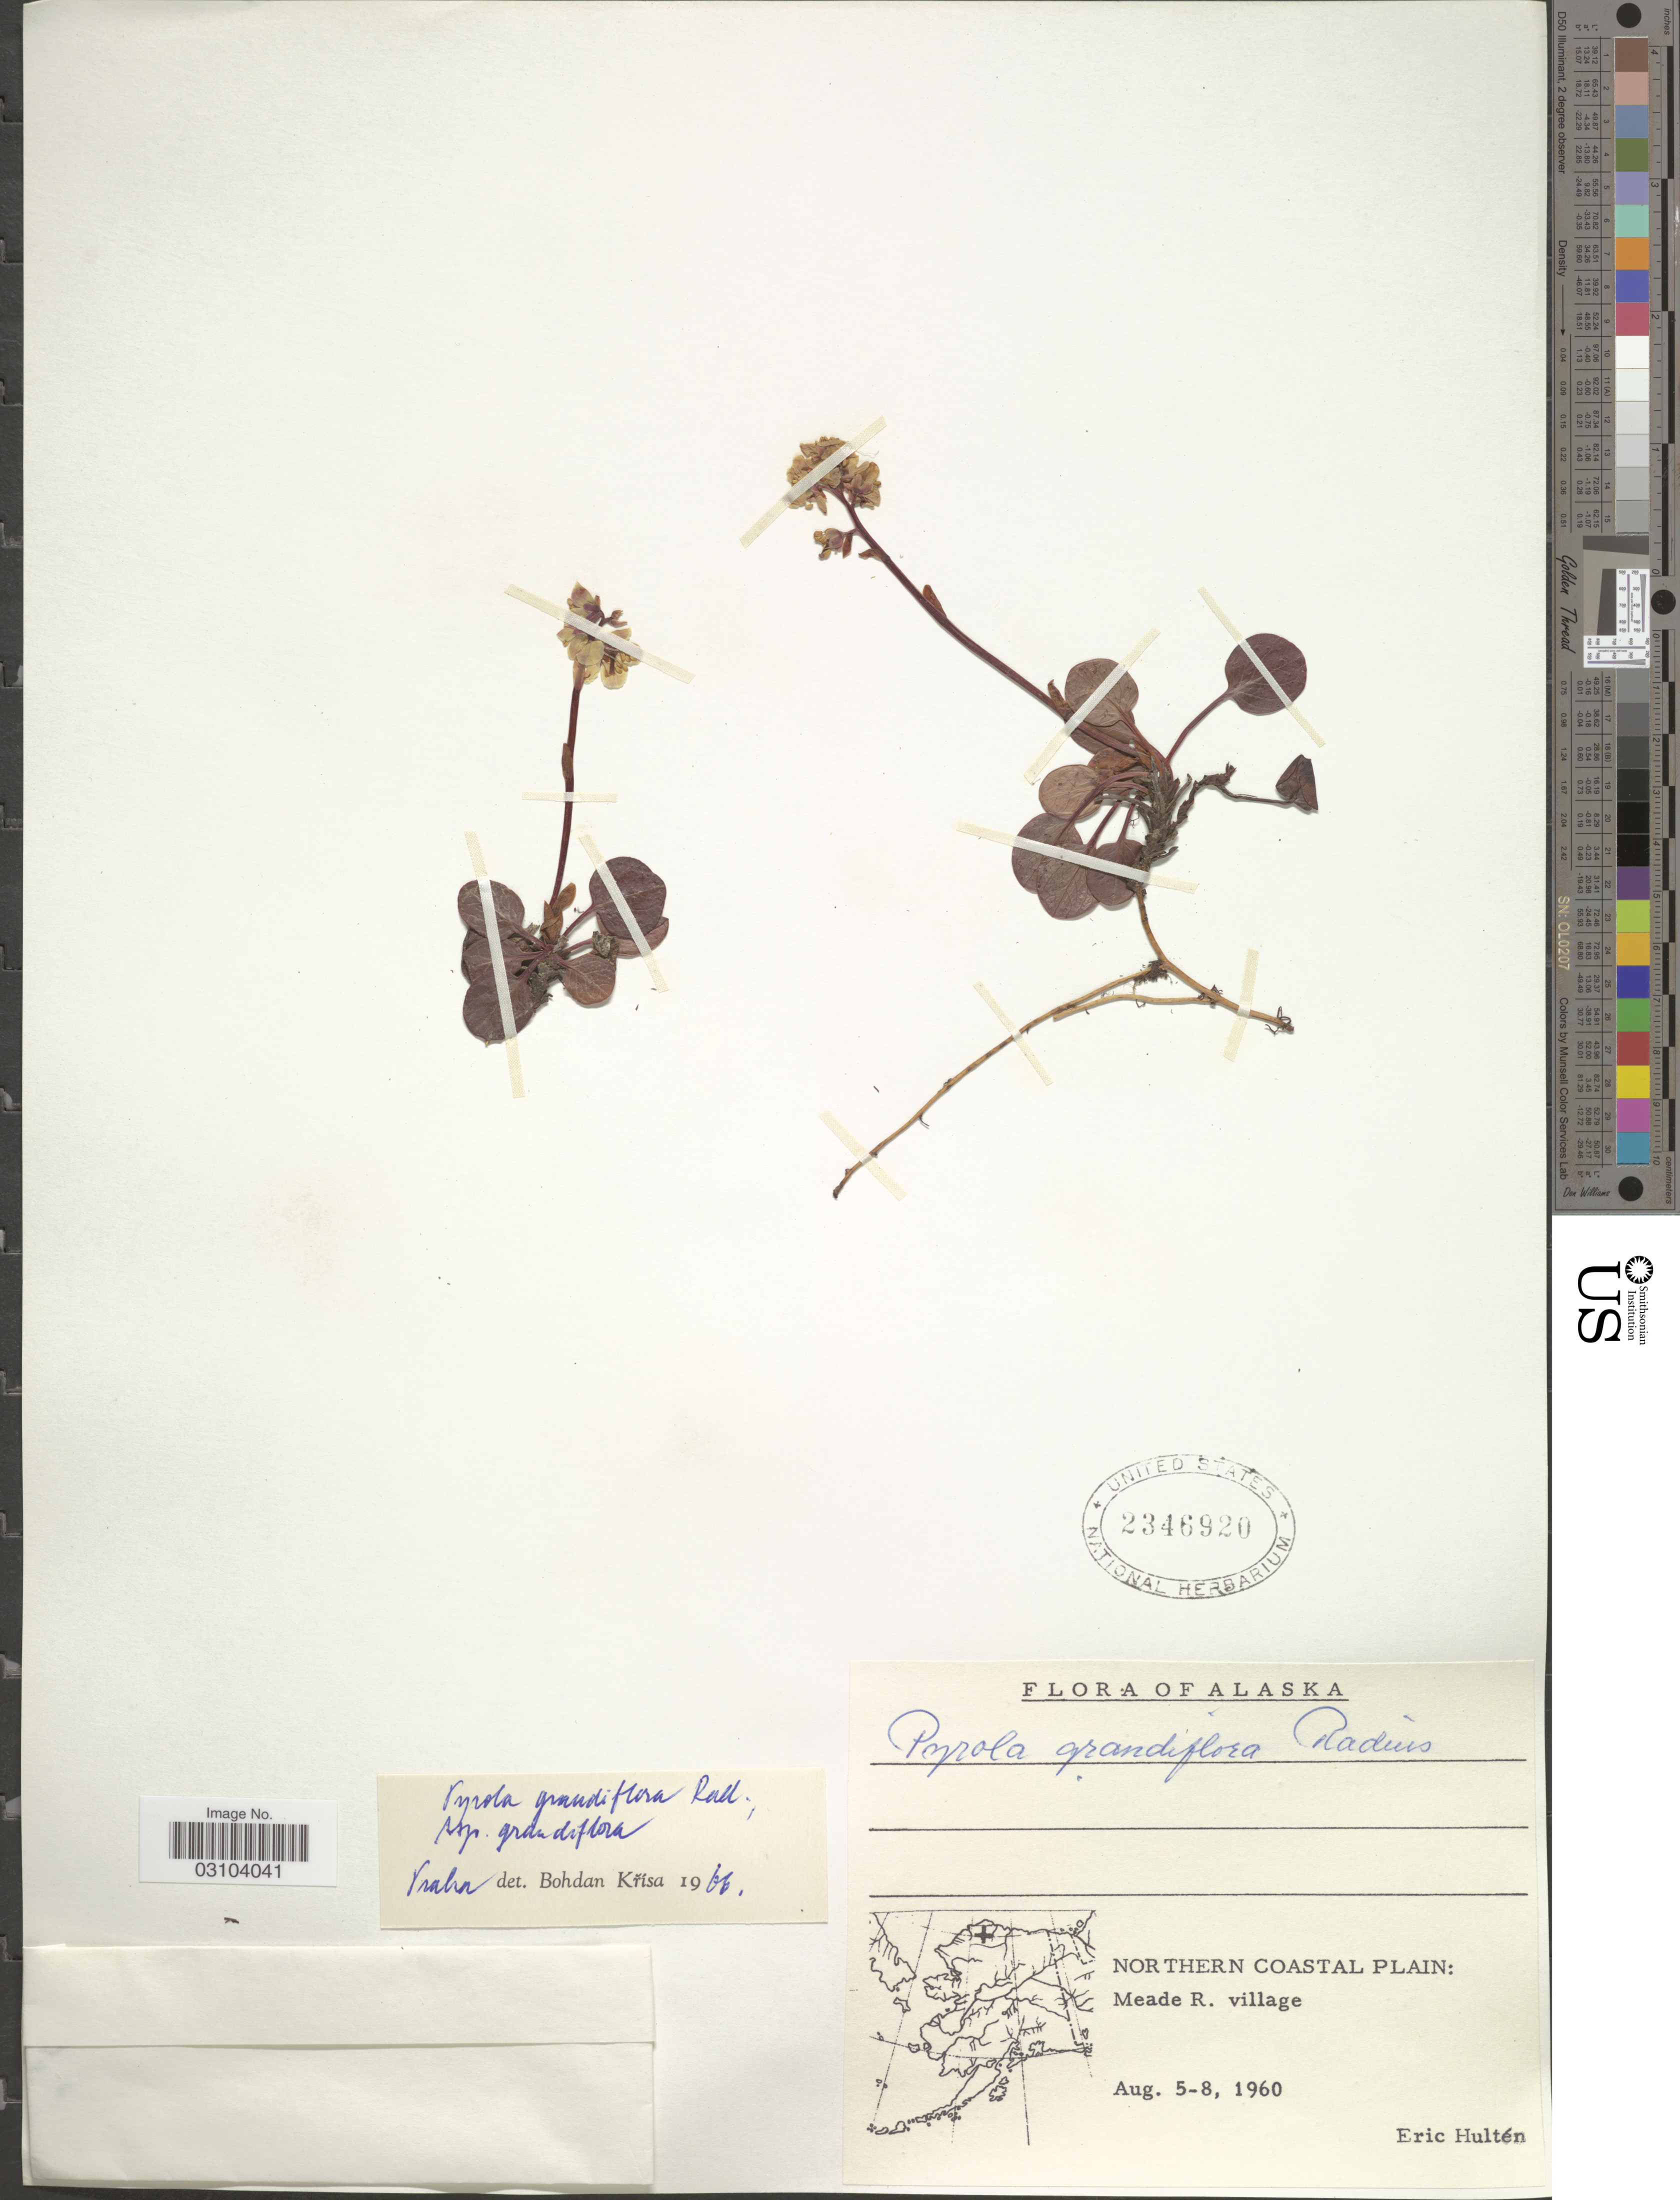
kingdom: Plantae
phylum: Tracheophyta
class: Magnoliopsida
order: Ericales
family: Ericaceae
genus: Pyrola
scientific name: Pyrola grandiflora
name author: Radius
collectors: E. G. Hultén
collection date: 1960-08-05/1960-08-08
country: United States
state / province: Alaska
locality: Northern Coastal Plain: Meade R. village.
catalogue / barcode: US 2346920